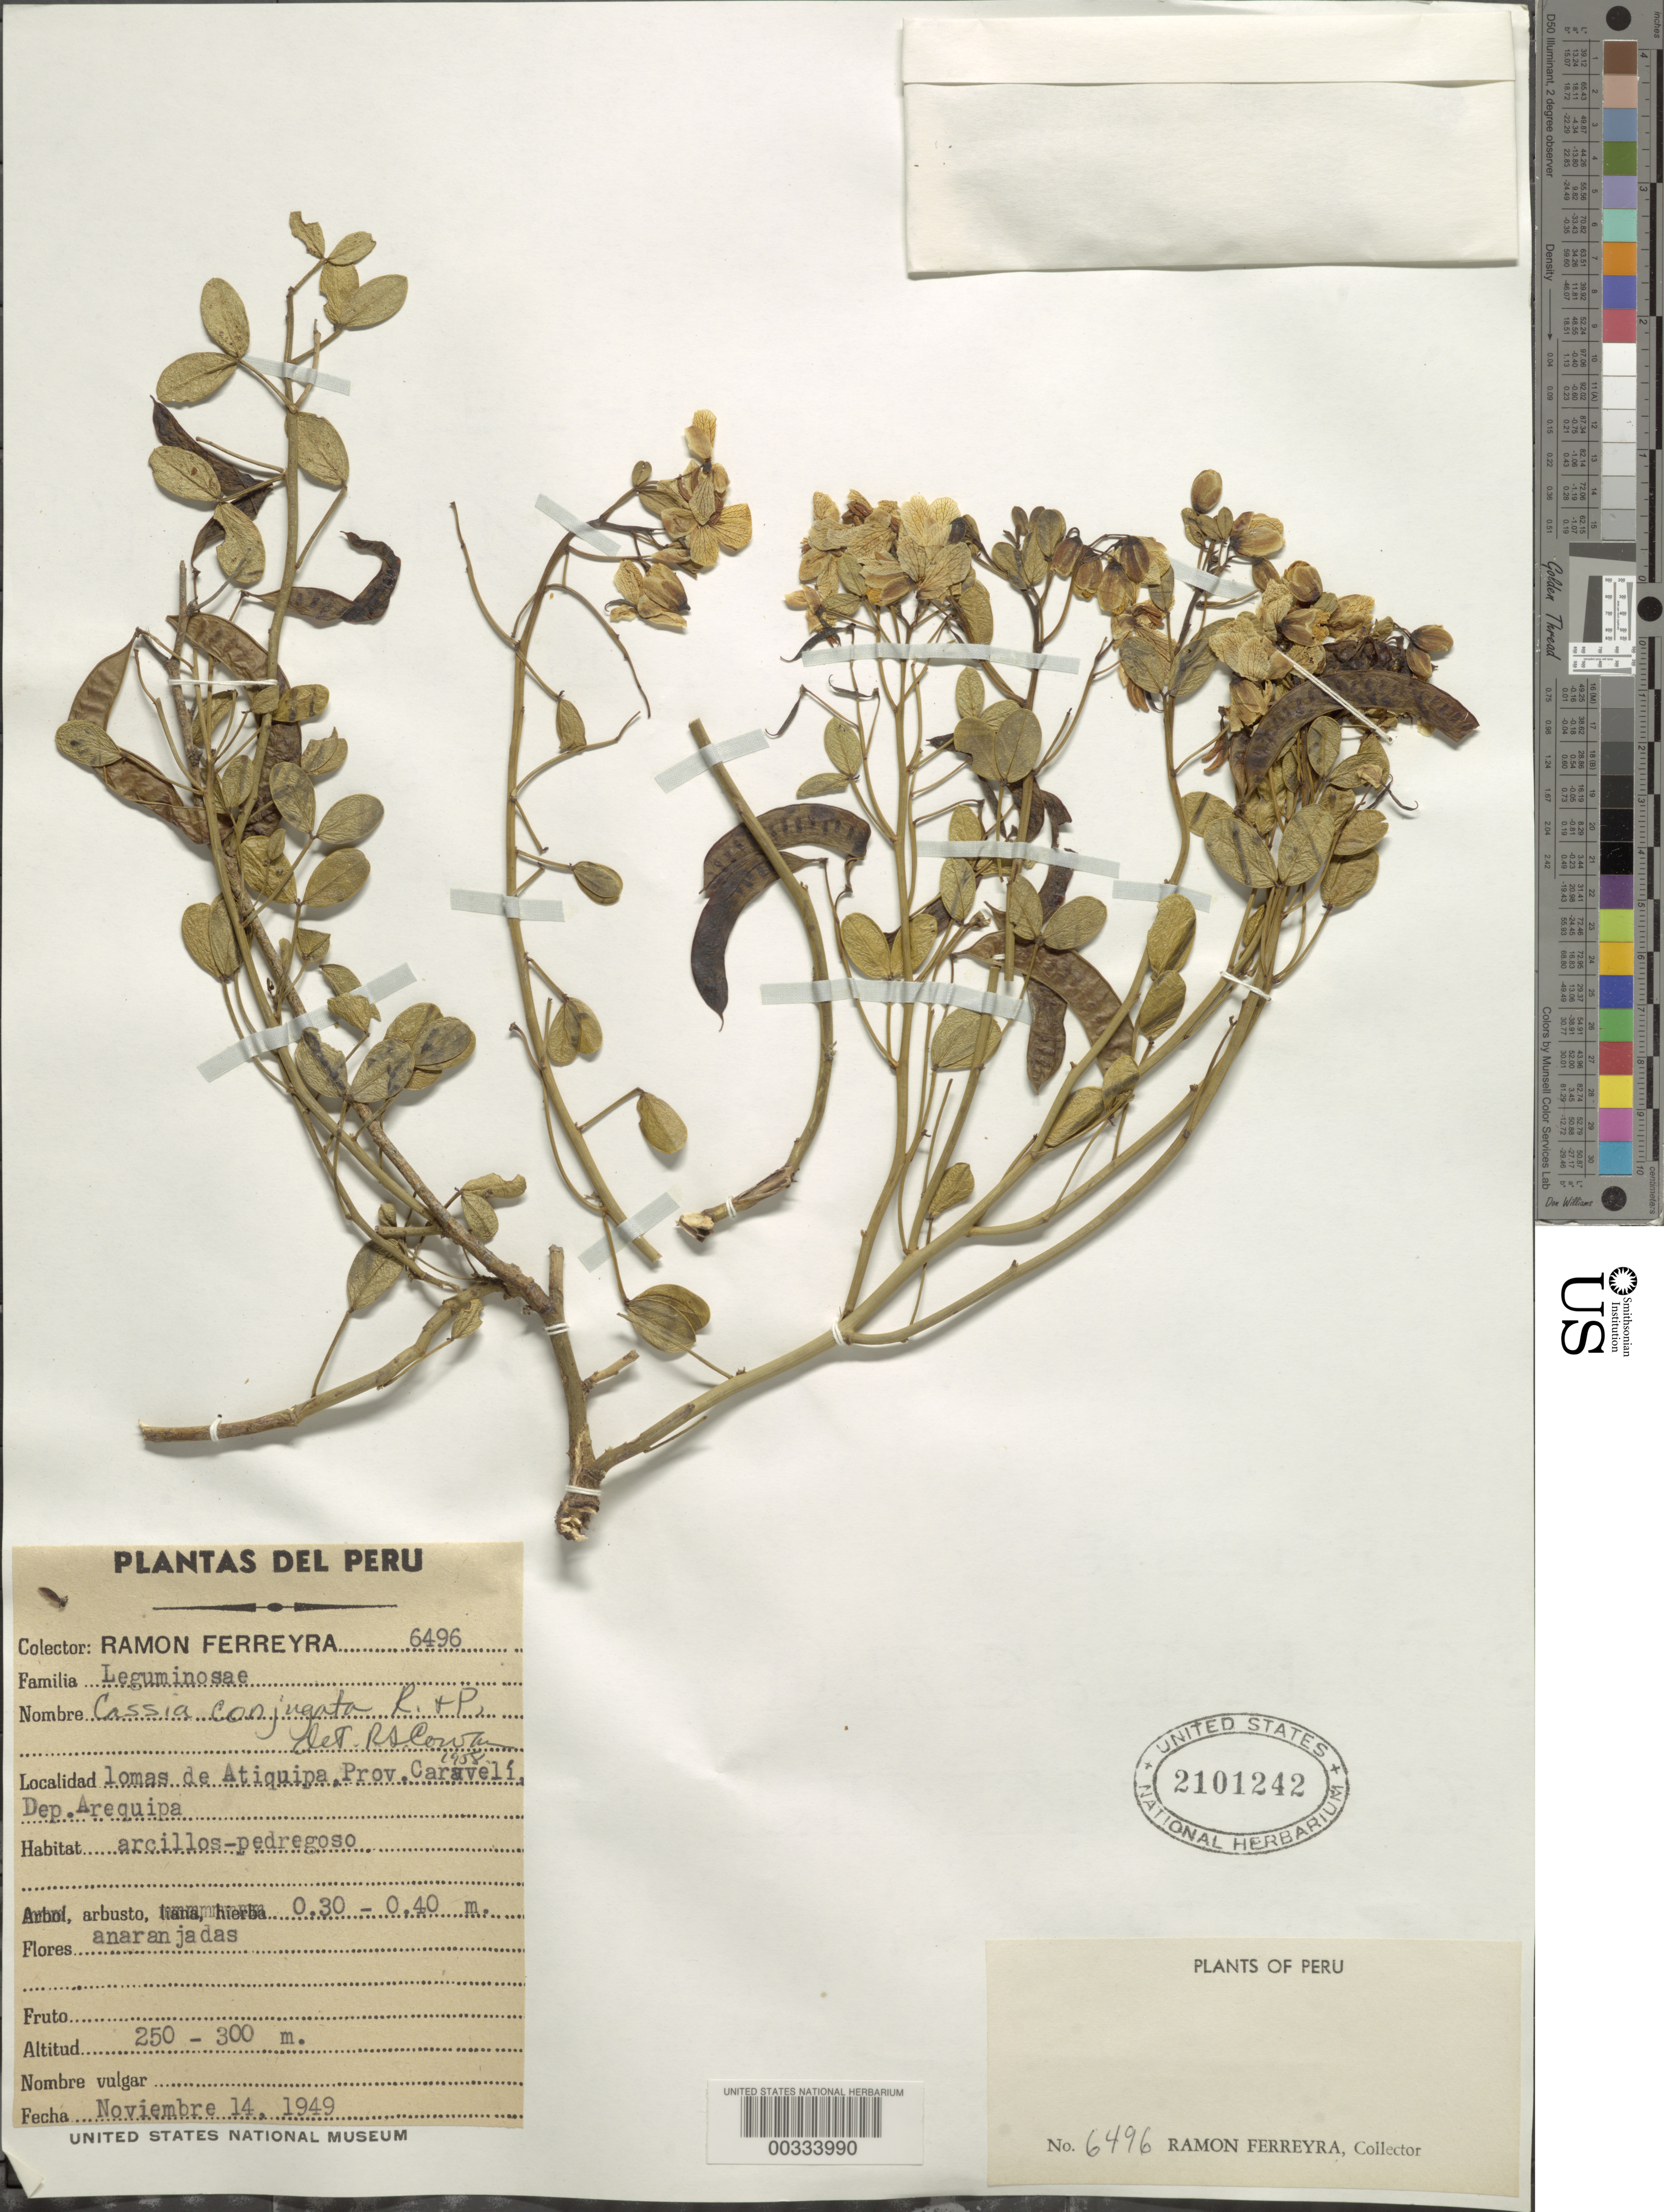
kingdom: Plantae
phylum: Tracheophyta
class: Magnoliopsida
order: Fabales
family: Fabaceae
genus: Senna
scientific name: Senna brongniartii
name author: (Gaudich.) H.S. Irwin & Barneby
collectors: R. A. Ferreyra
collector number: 6496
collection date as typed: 14 Nov 1949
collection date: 1949-11-14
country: Peru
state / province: Arequipa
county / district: Caravelí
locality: ridge of Atiquipa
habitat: Clay-rocky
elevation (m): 250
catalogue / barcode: US 2101242